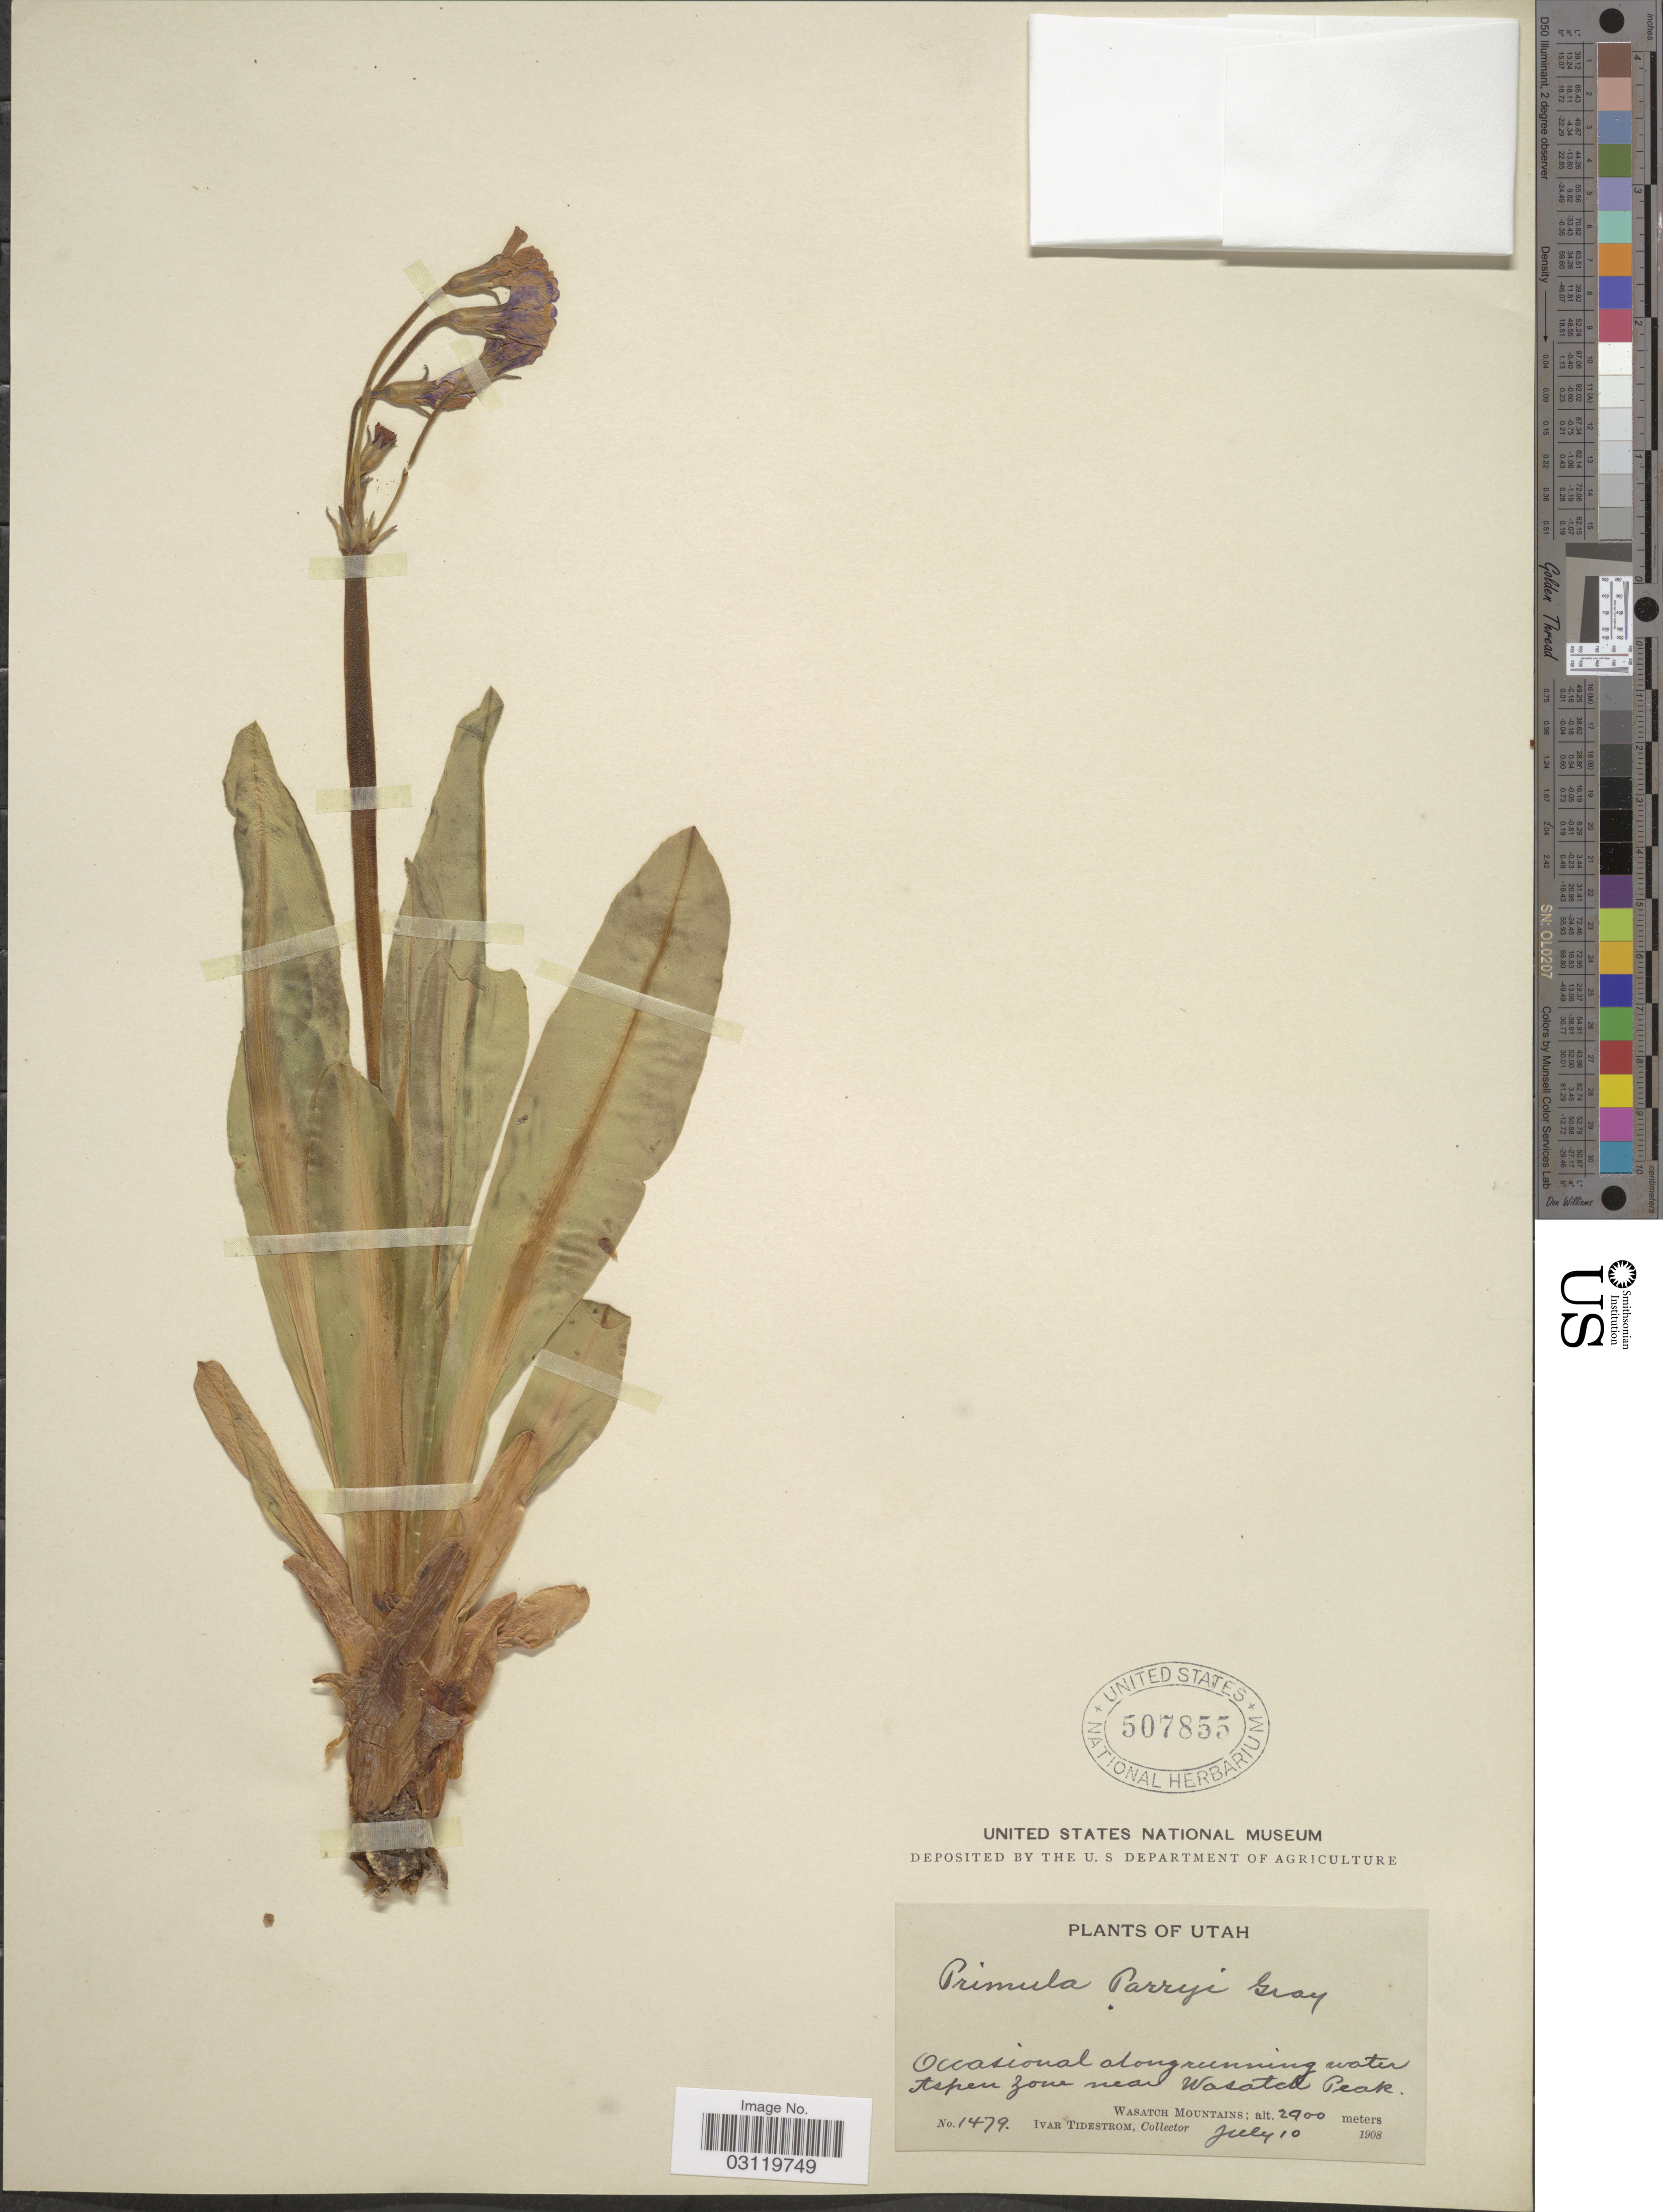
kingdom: Plantae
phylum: Tracheophyta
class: Magnoliopsida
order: Ericales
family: Primulaceae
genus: Primula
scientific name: Primula parryi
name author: A. Gray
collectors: I. F. Tidestrom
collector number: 1479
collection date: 1908-07-10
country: United States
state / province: Utah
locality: Occasional along running water Aspen Zone near Wasatch Peak, Wasatch Mountains.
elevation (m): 2900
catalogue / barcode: US 507855